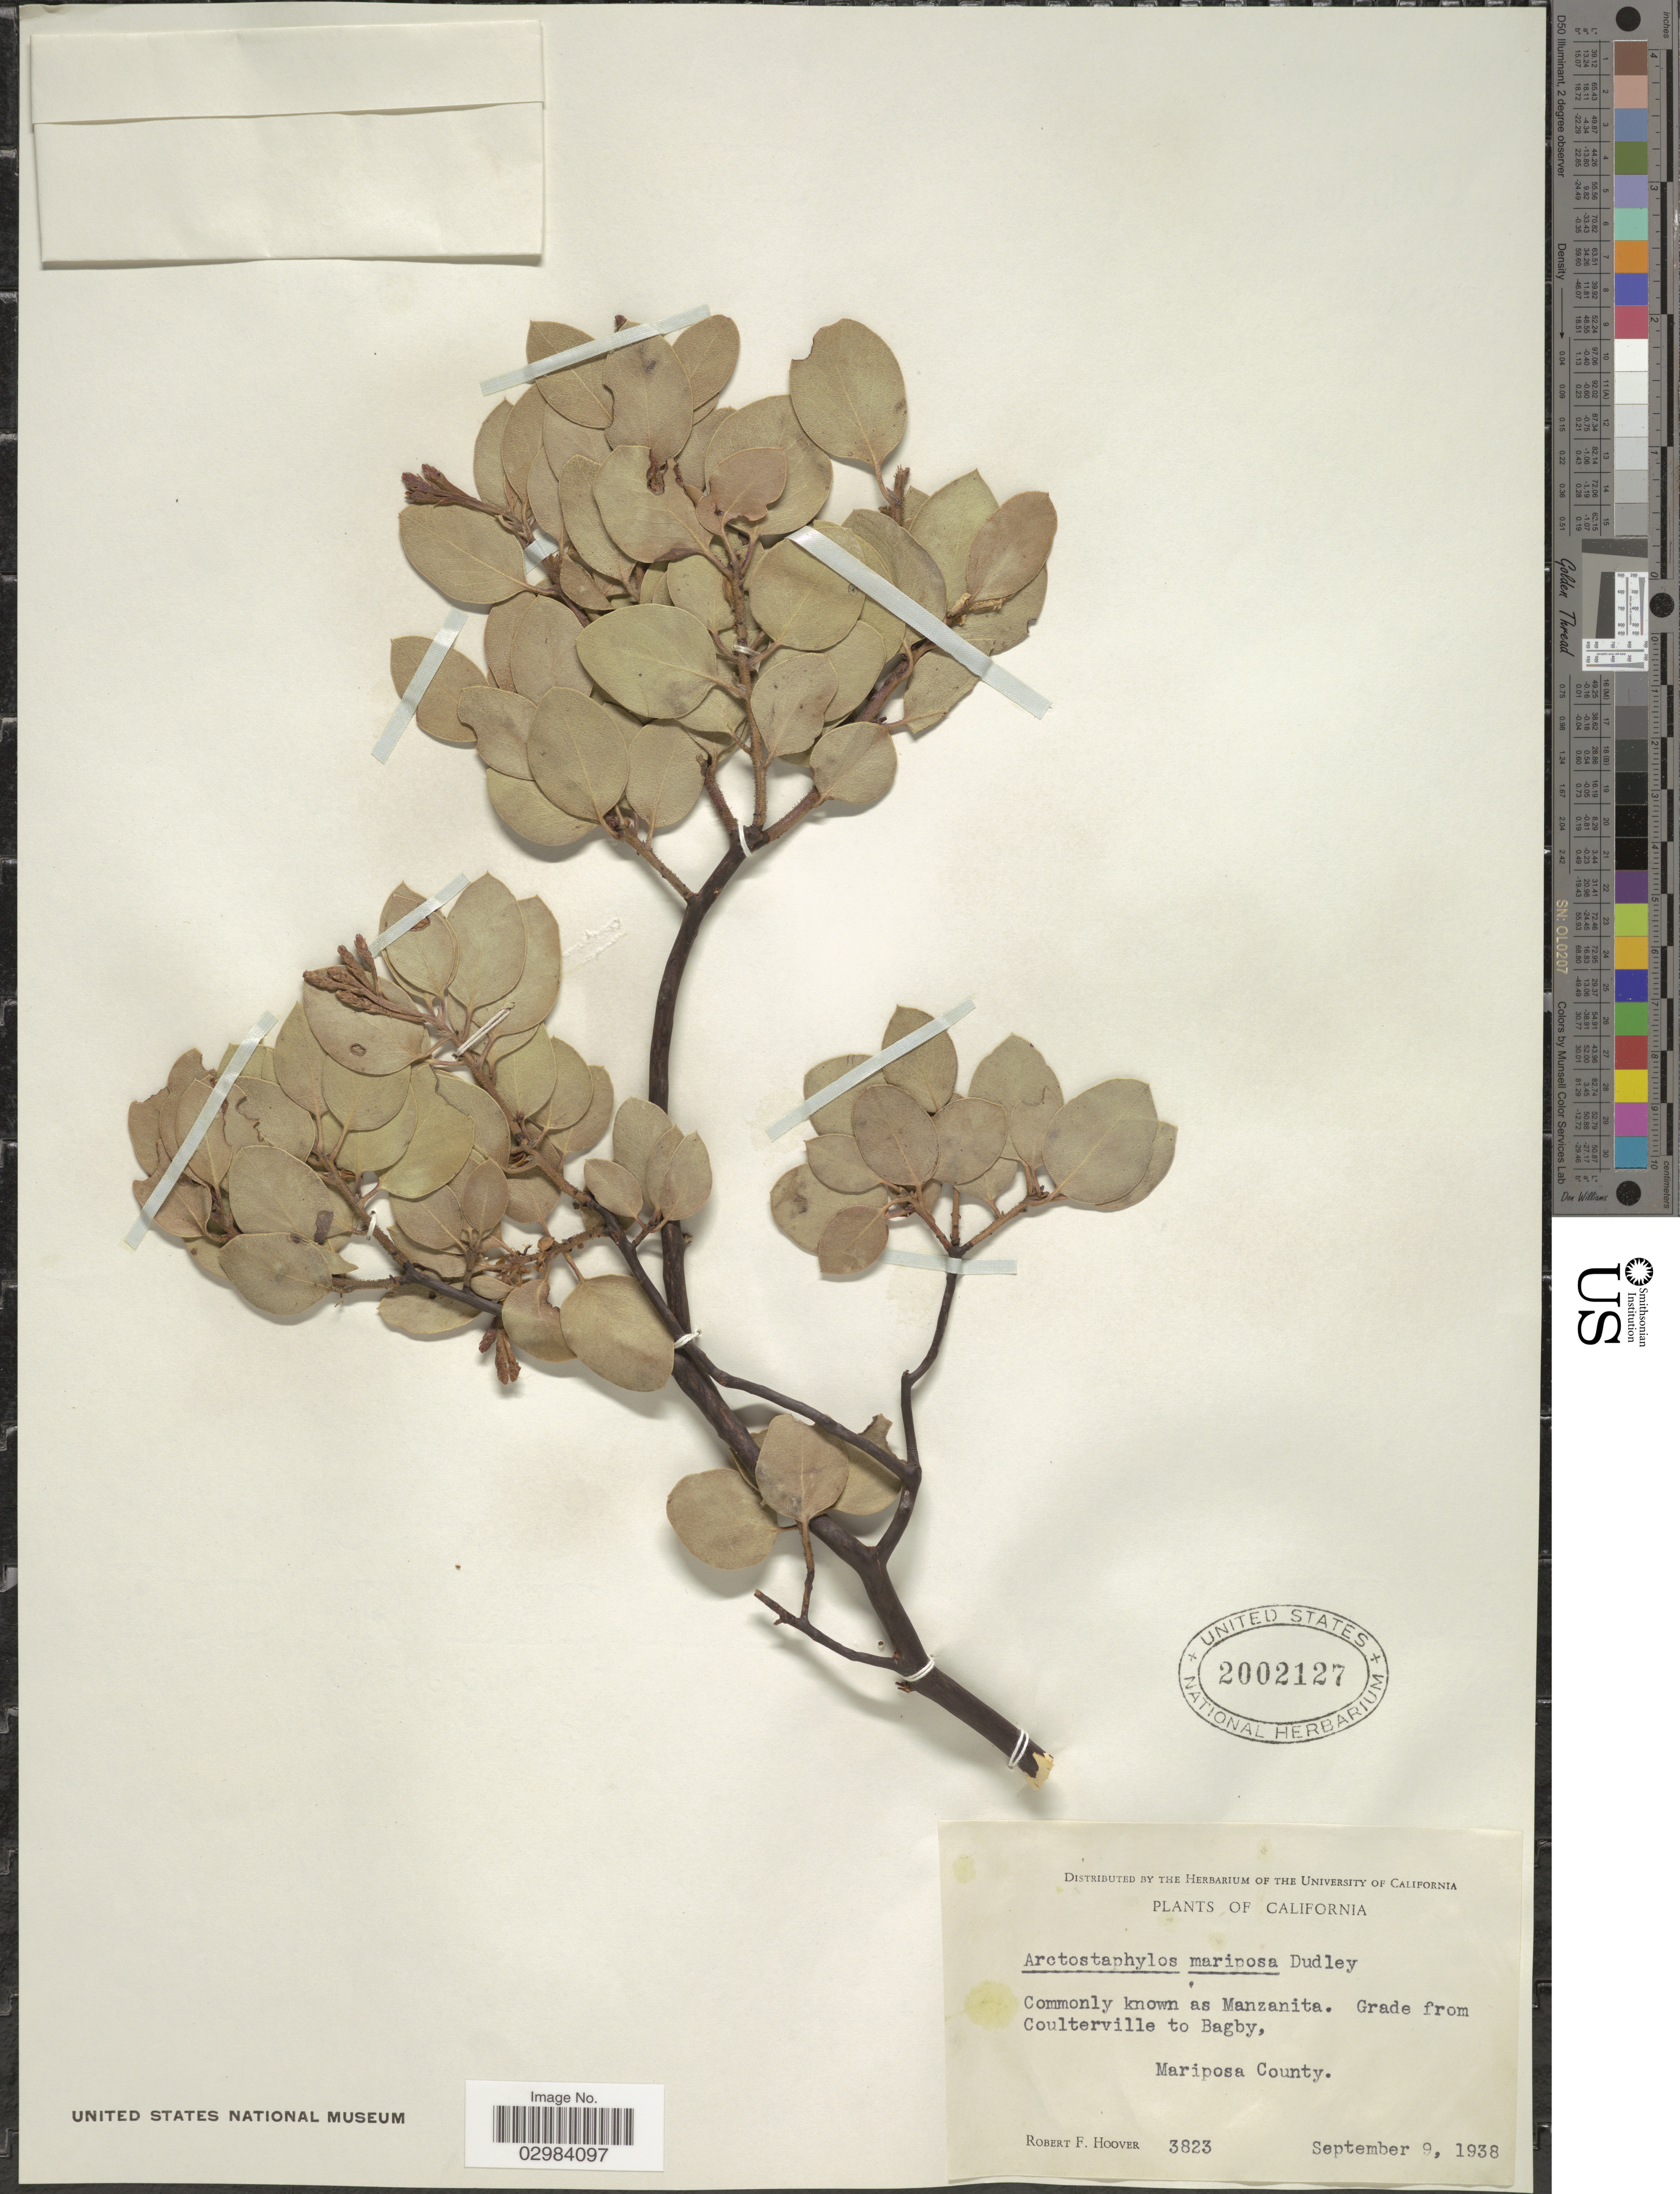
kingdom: Plantae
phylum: Tracheophyta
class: Magnoliopsida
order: Ericales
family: Ericaceae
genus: Arctostaphylos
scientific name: Arctostaphylos mariposa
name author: Dudley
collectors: R. F. Hoover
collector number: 3823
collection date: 1938-09-09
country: United States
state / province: California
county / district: Mariposa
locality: Commonly known as Manzanita, Grade from Coulterville to Bagby, Mariposa County.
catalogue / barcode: US 2002127